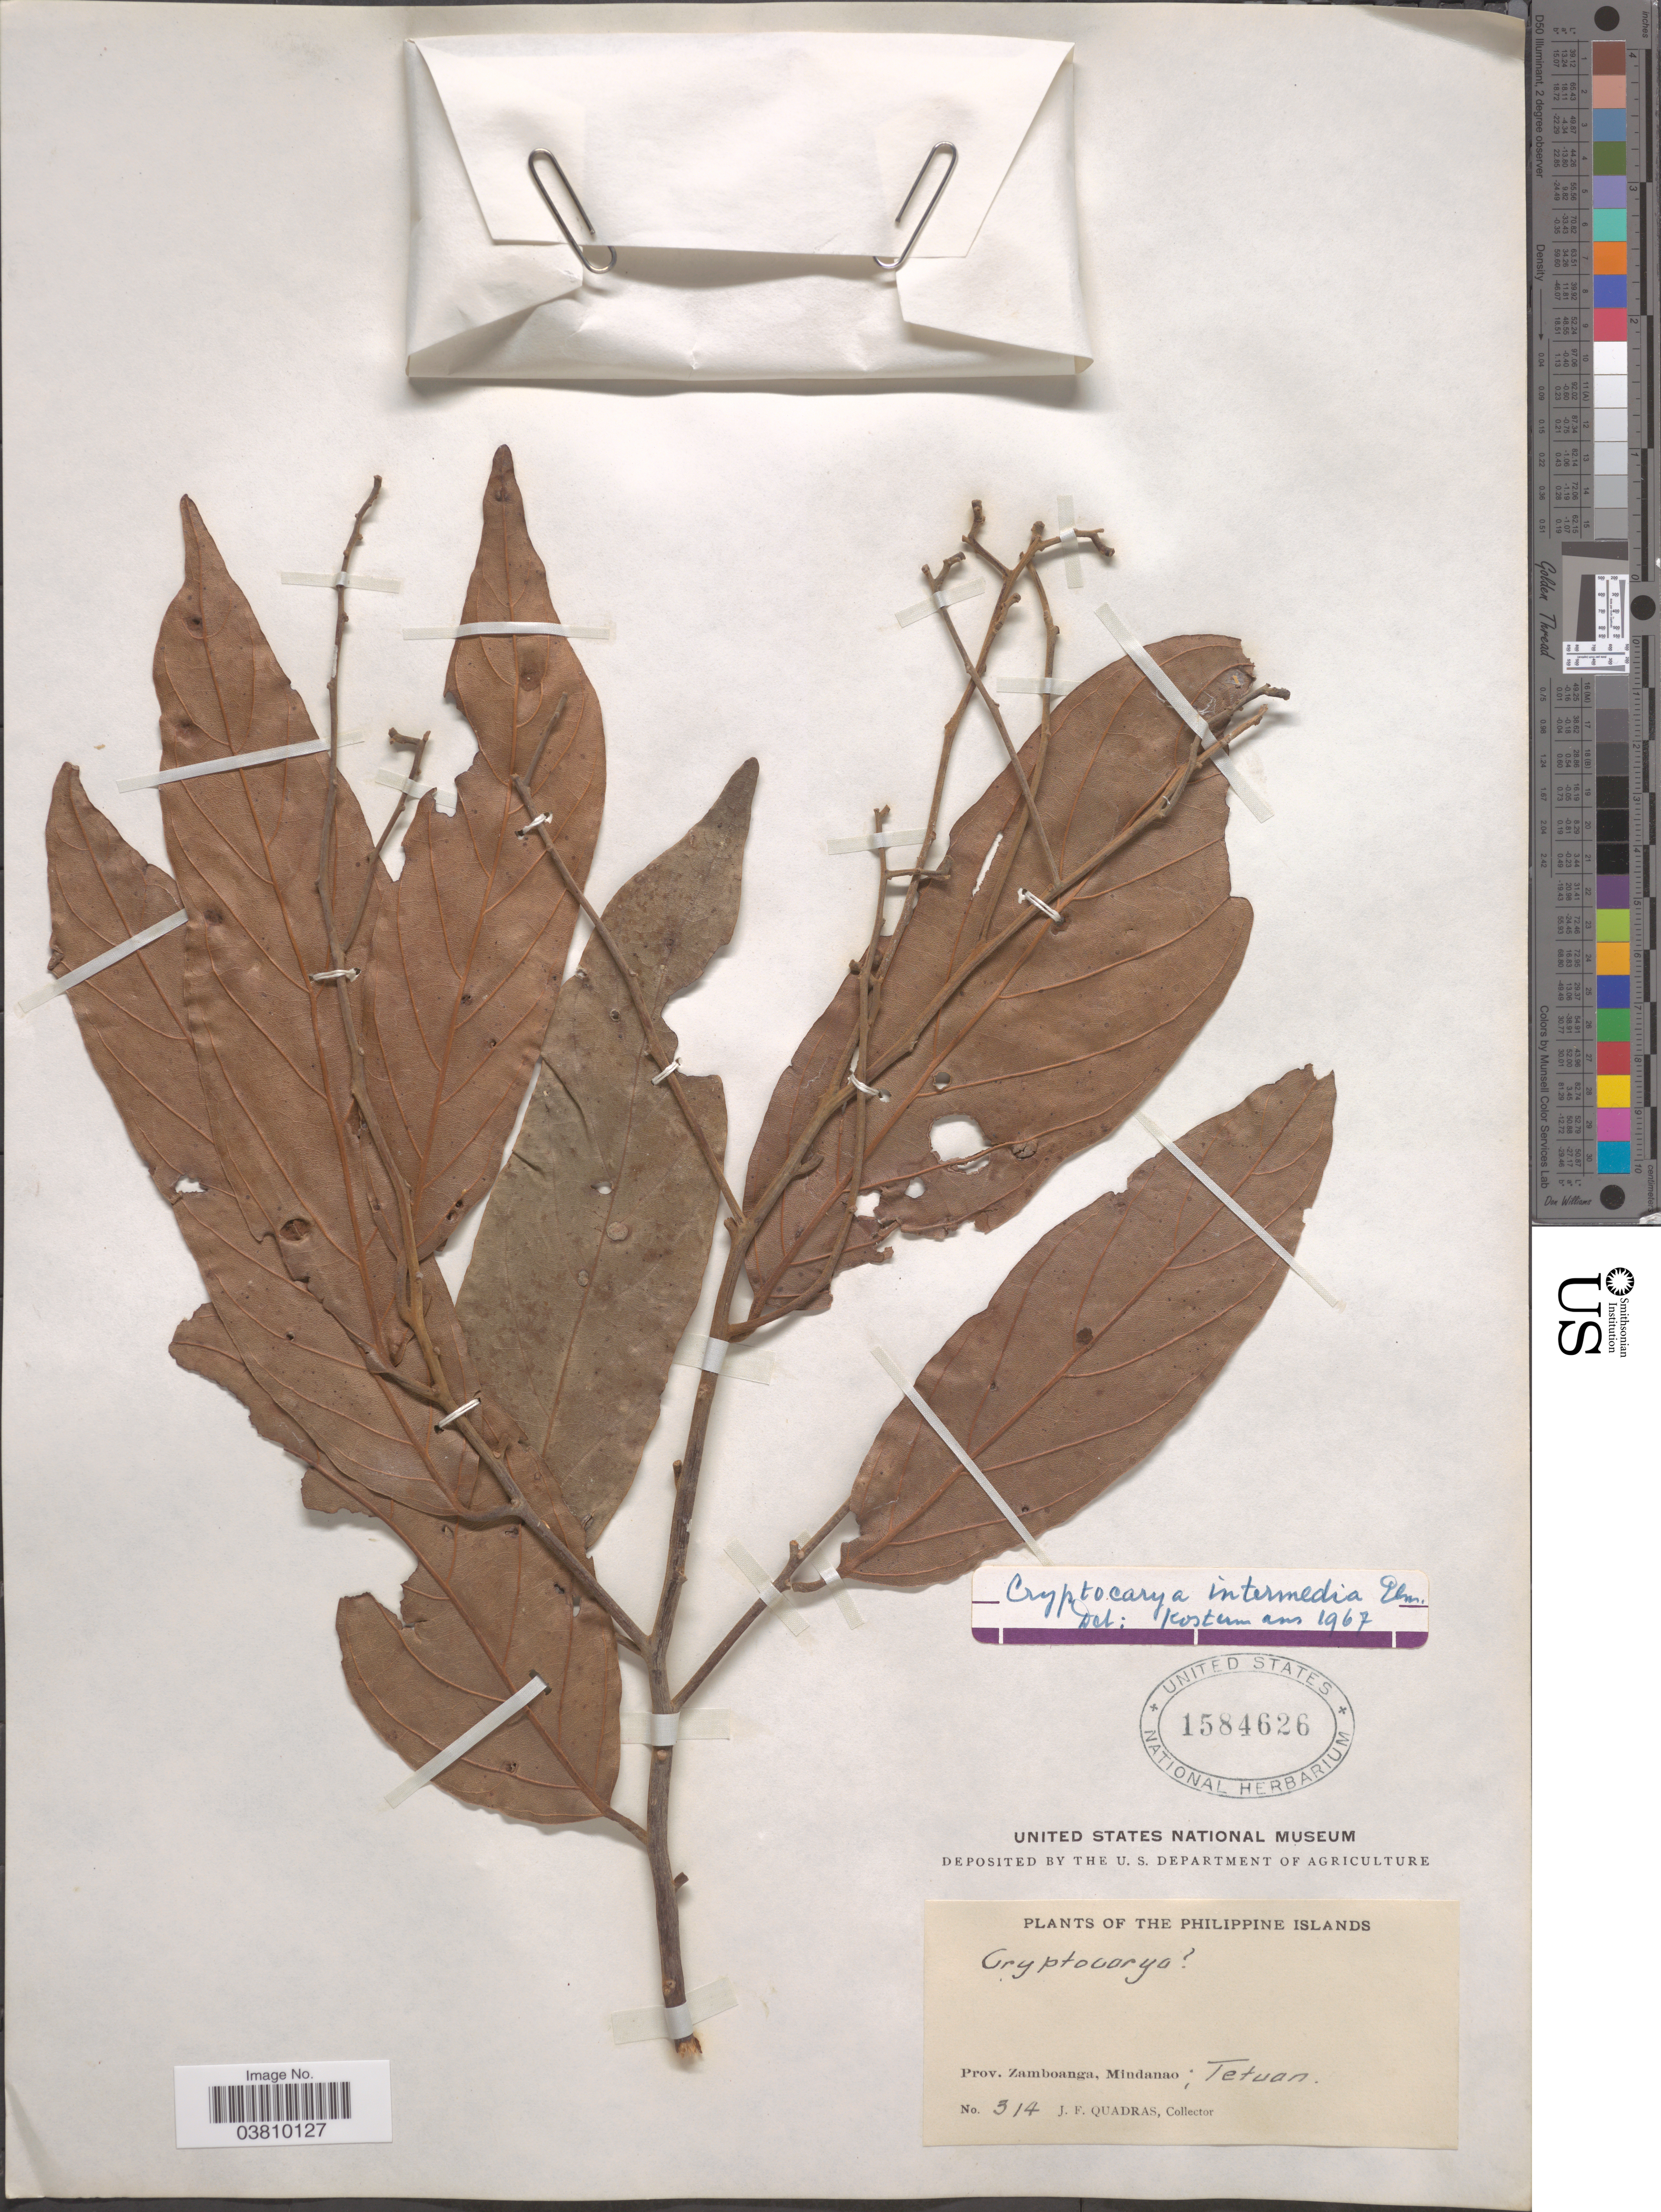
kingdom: Plantae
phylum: Tracheophyta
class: Magnoliopsida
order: Laurales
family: Lauraceae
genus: Cryptocarya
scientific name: Cryptocarya intermedia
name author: Elmer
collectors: J. Quadras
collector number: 314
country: Philippines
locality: Prov. Zamboanga, Mindanao. Tetuan.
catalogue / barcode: US 1584626